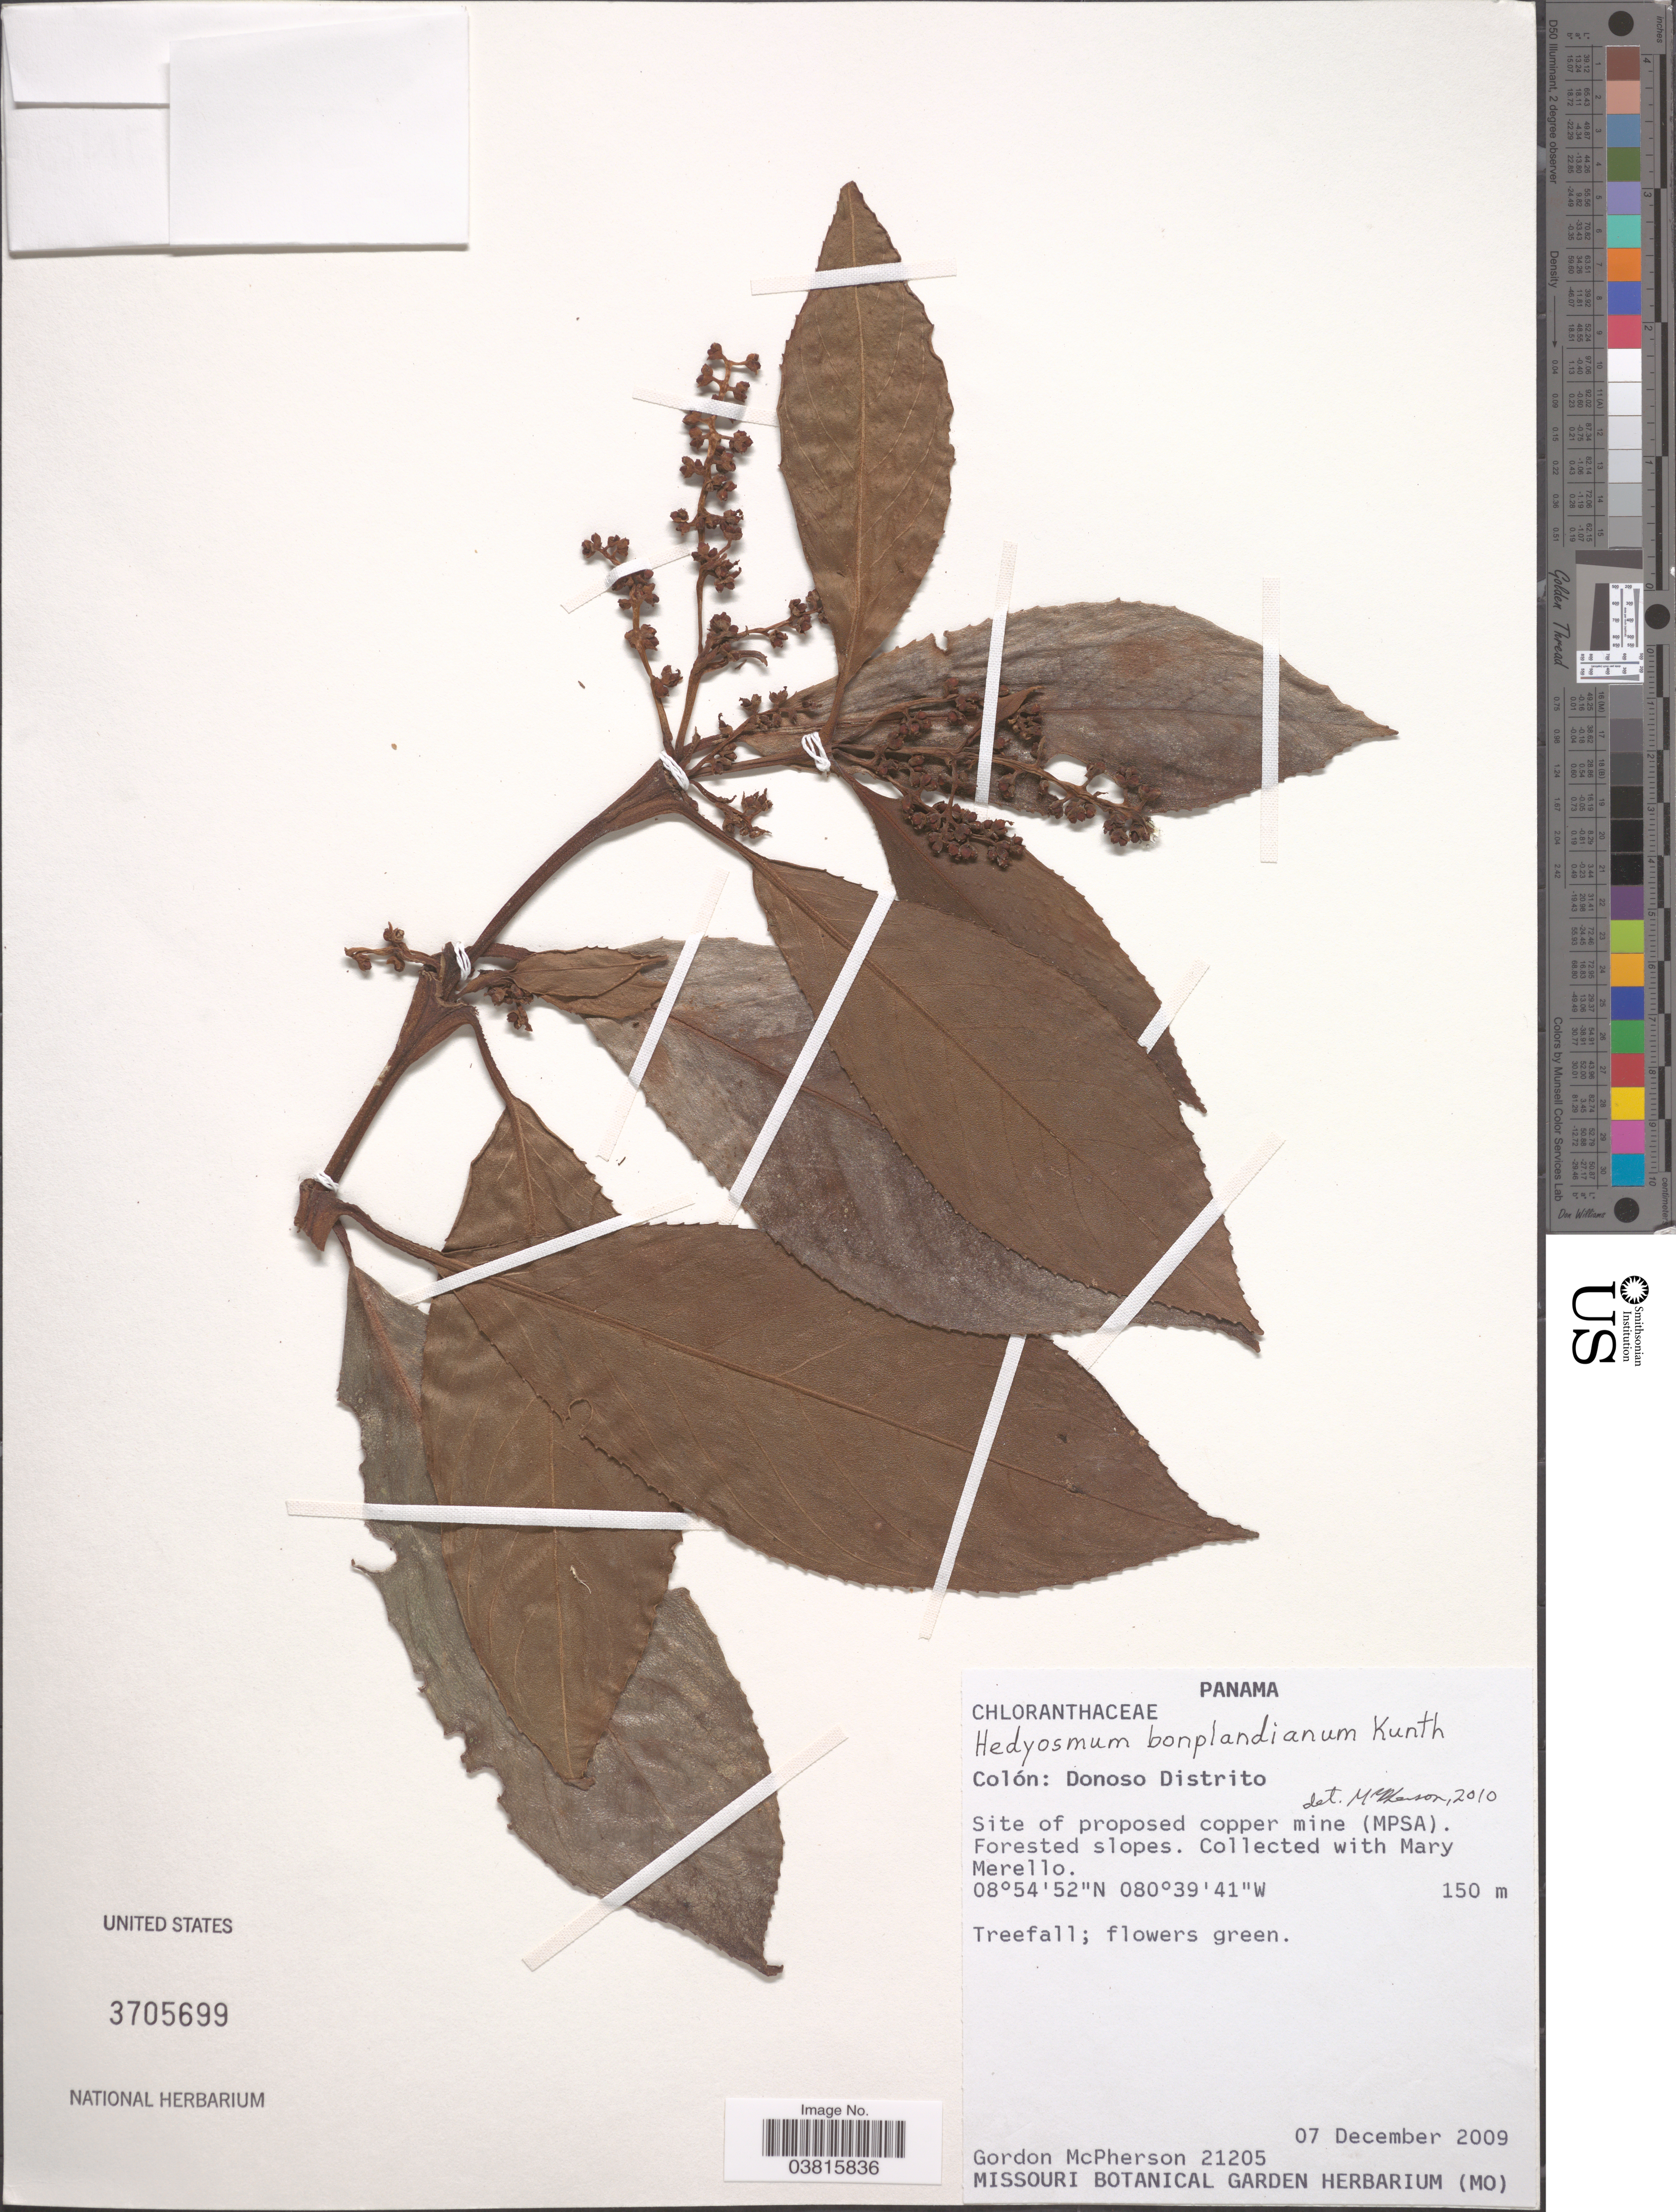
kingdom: Plantae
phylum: Tracheophyta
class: Magnoliopsida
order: Chloranthales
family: Chloranthaceae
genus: Hedyosmum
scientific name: Hedyosmum bonplandianum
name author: Kunth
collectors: G. McPherson & M. Merello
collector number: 21205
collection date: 2009-12-07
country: Panama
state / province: Colón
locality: Donoso Distrito. Site of proposed copper mine (MPSA). Forested slopes.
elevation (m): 150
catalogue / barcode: US 3705699